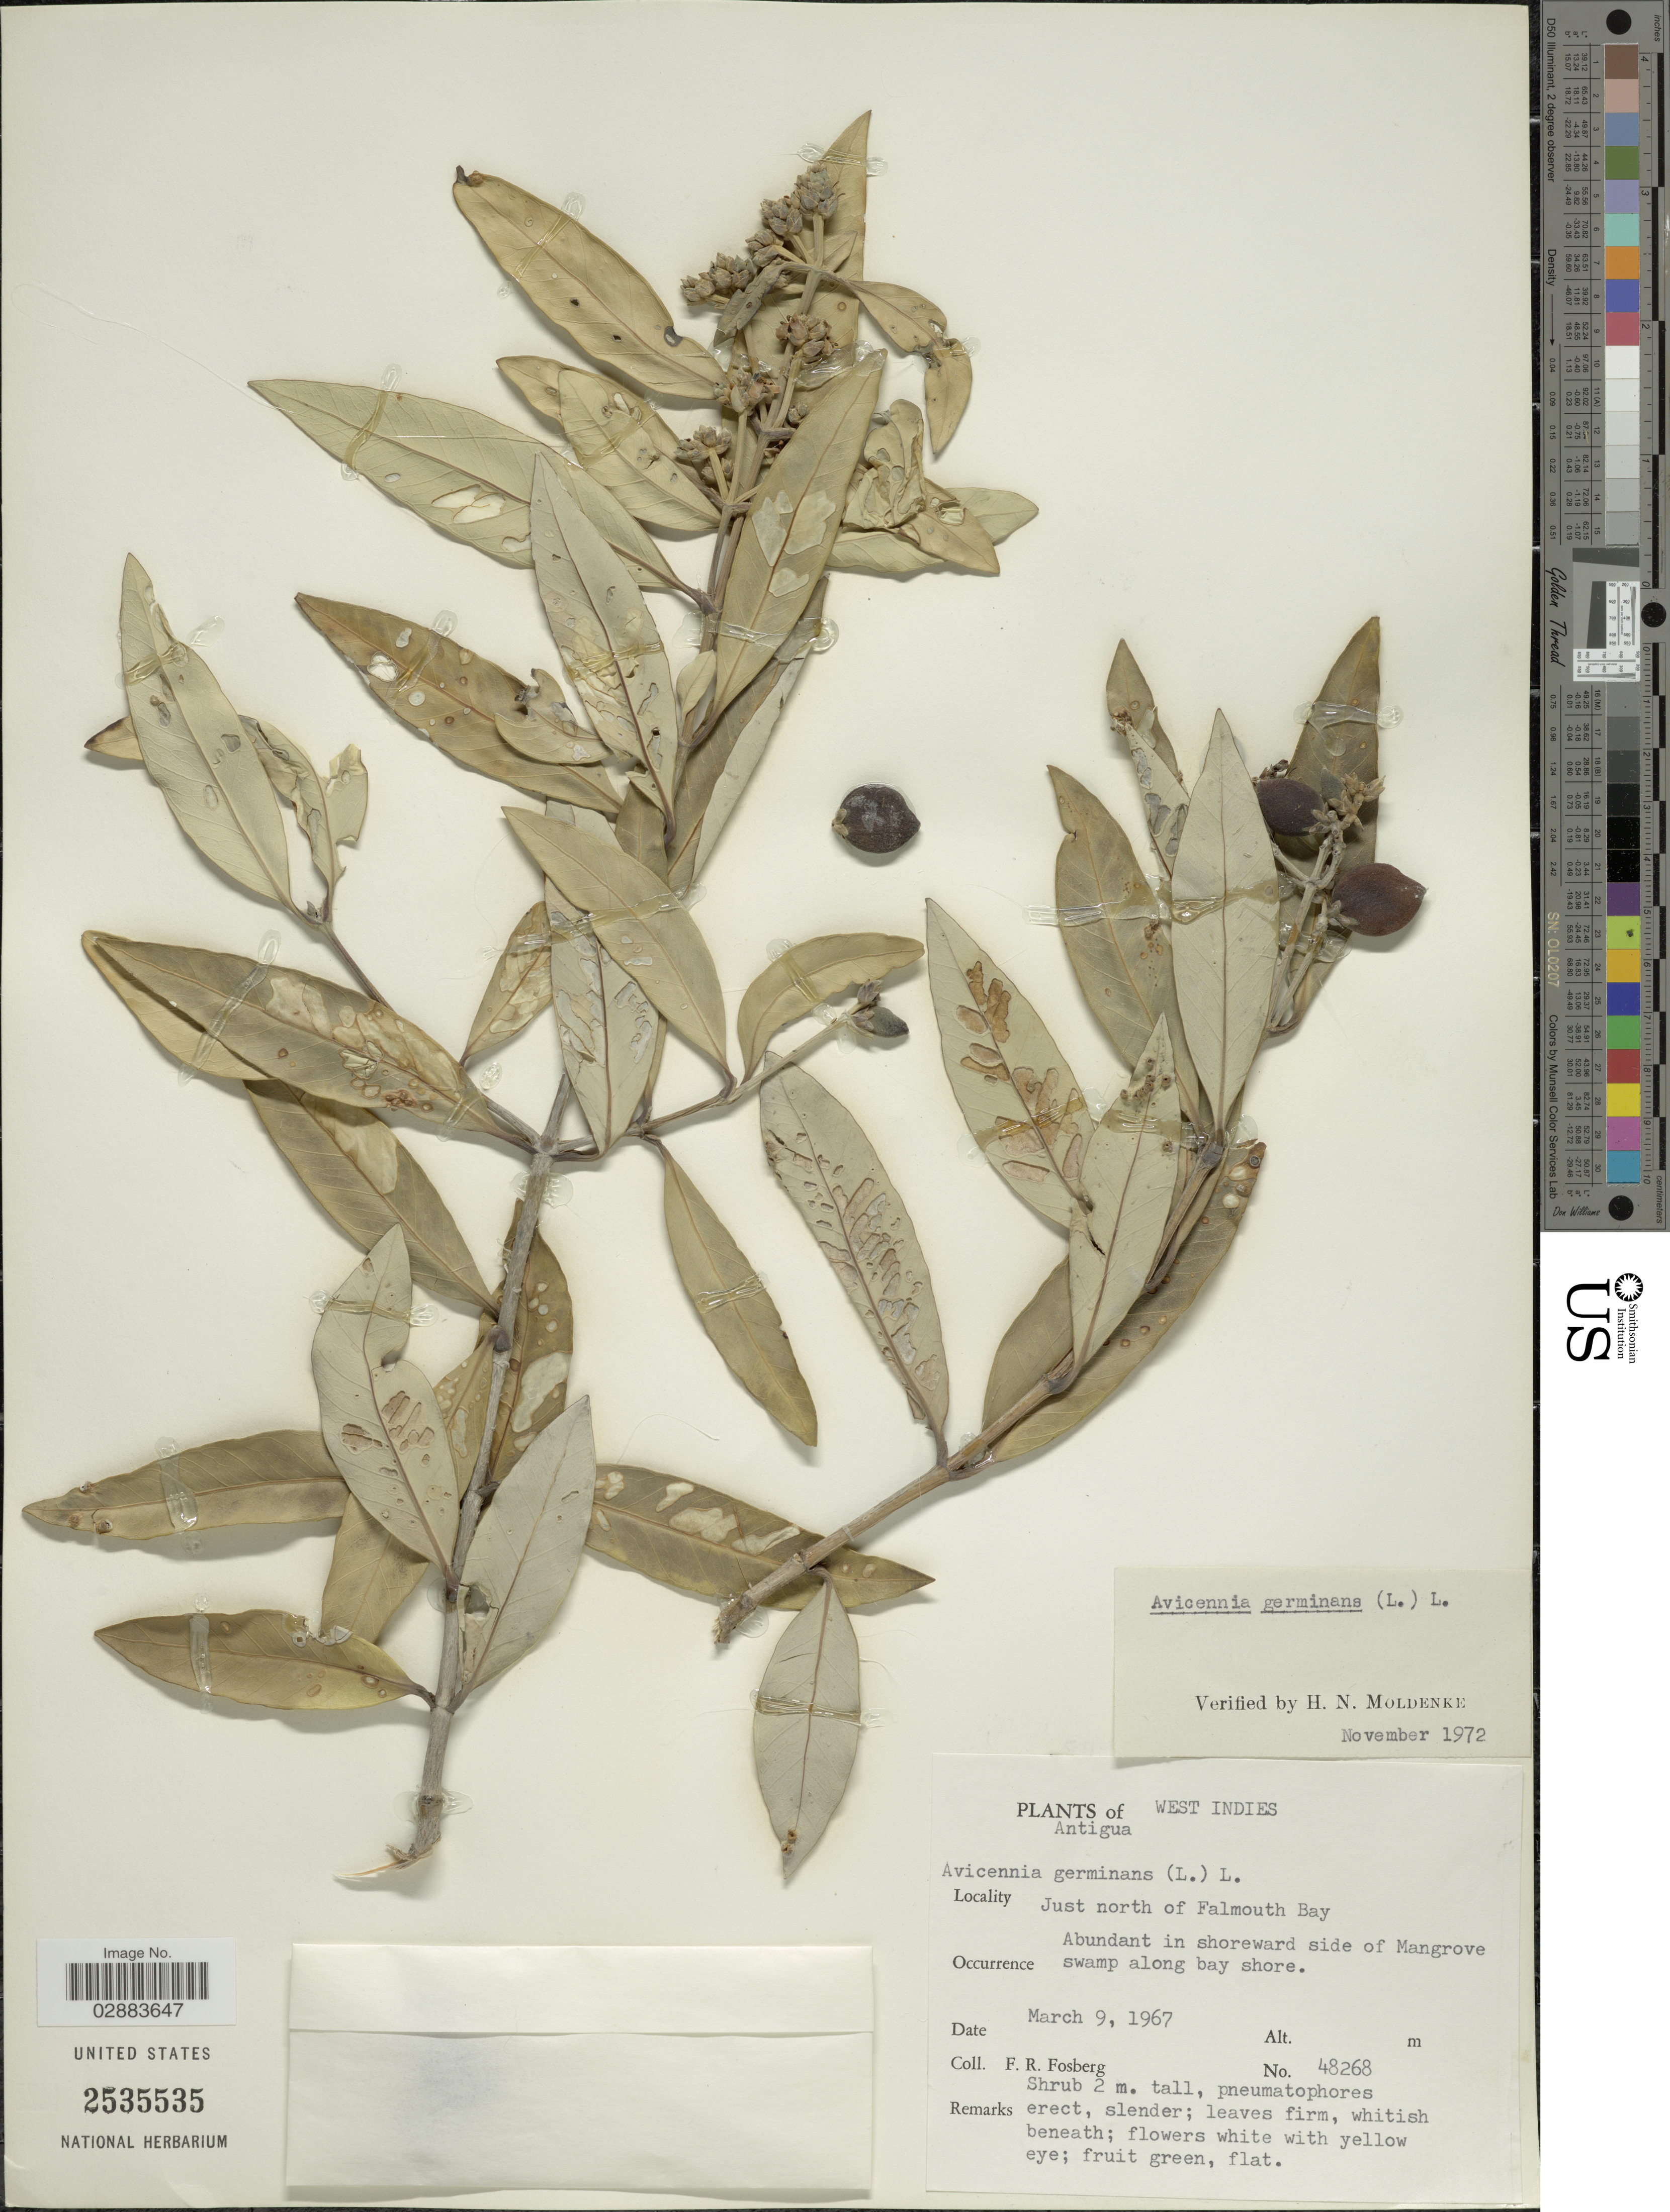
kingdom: Plantae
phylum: Tracheophyta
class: Magnoliopsida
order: Lamiales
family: Acanthaceae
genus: Avicennia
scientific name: Avicennia germinans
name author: (L.) L.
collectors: F. R. Fosberg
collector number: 48268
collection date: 1967-03-09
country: Antigua and Barbuda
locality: West Indies. Antigua. Just north of Falmouth Bay. Shoreward side of Mangrove swamp along bay shore.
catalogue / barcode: US 2535535